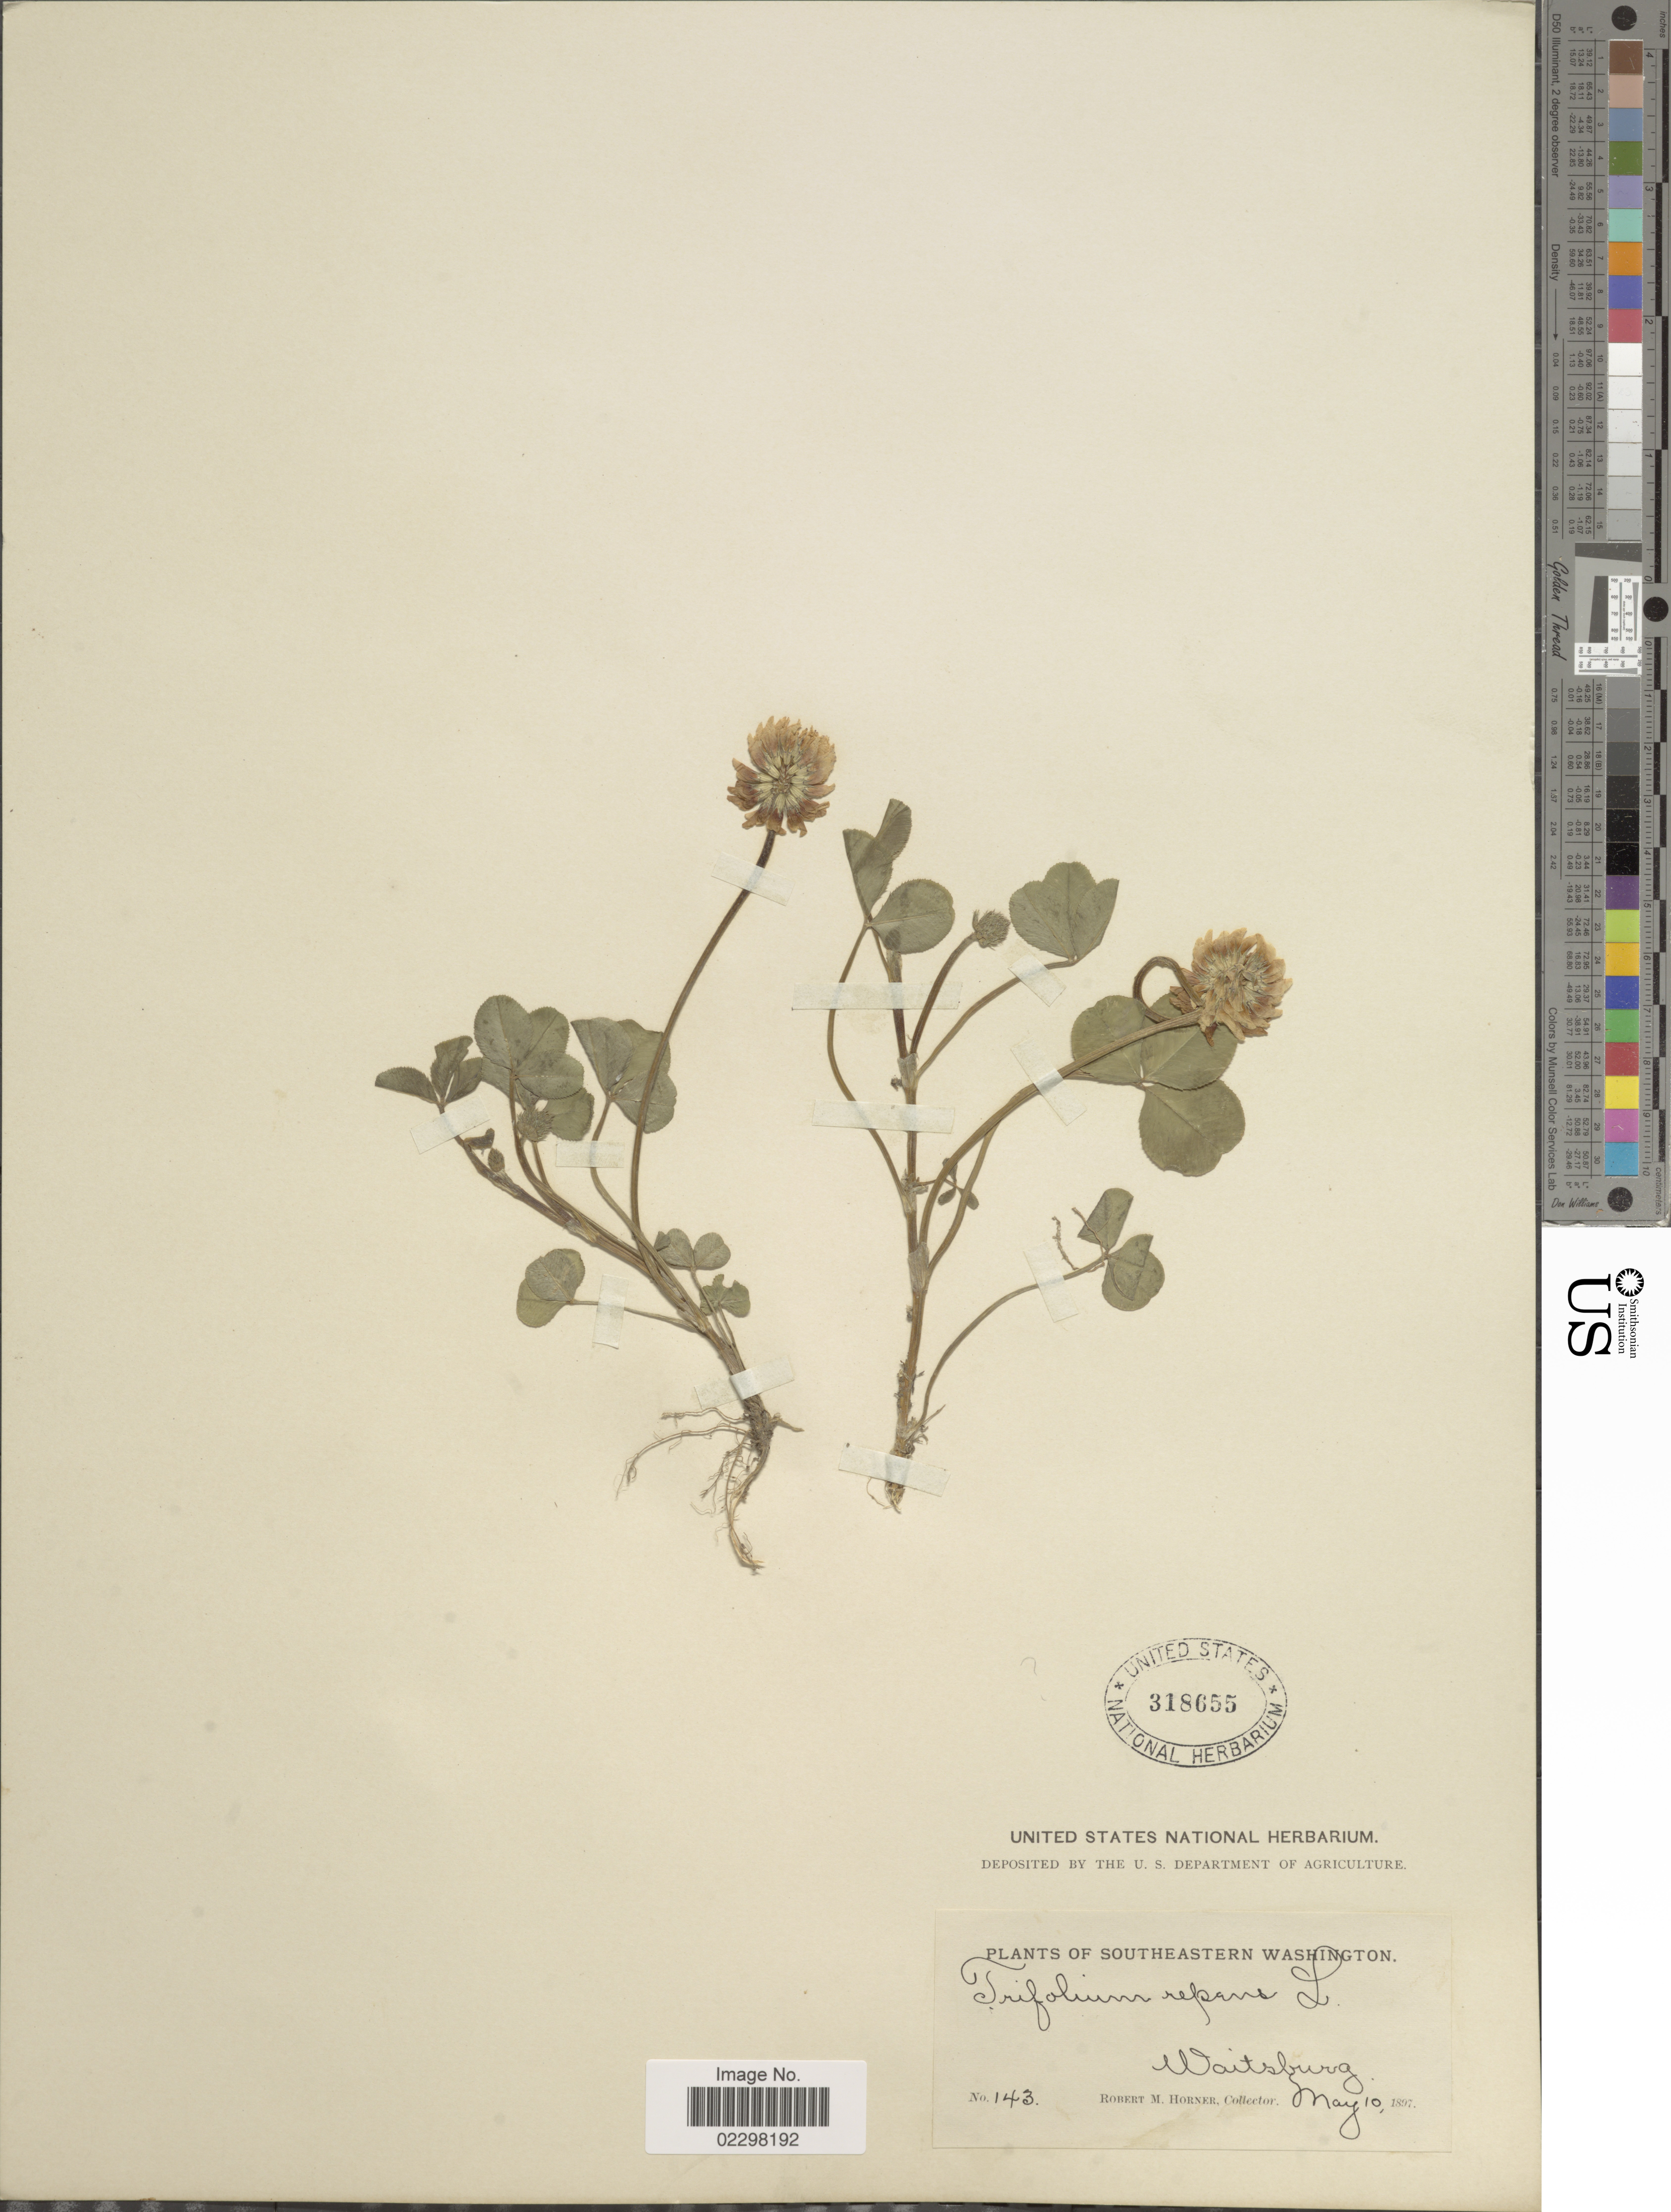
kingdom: Plantae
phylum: Tracheophyta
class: Magnoliopsida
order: Fabales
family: Fabaceae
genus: Trifolium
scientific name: Trifolium repens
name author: L.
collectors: R. Horner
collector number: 143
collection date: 1897-01-10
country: United States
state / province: Washington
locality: Southeastern Washington, Waitsburg.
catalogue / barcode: US 318655